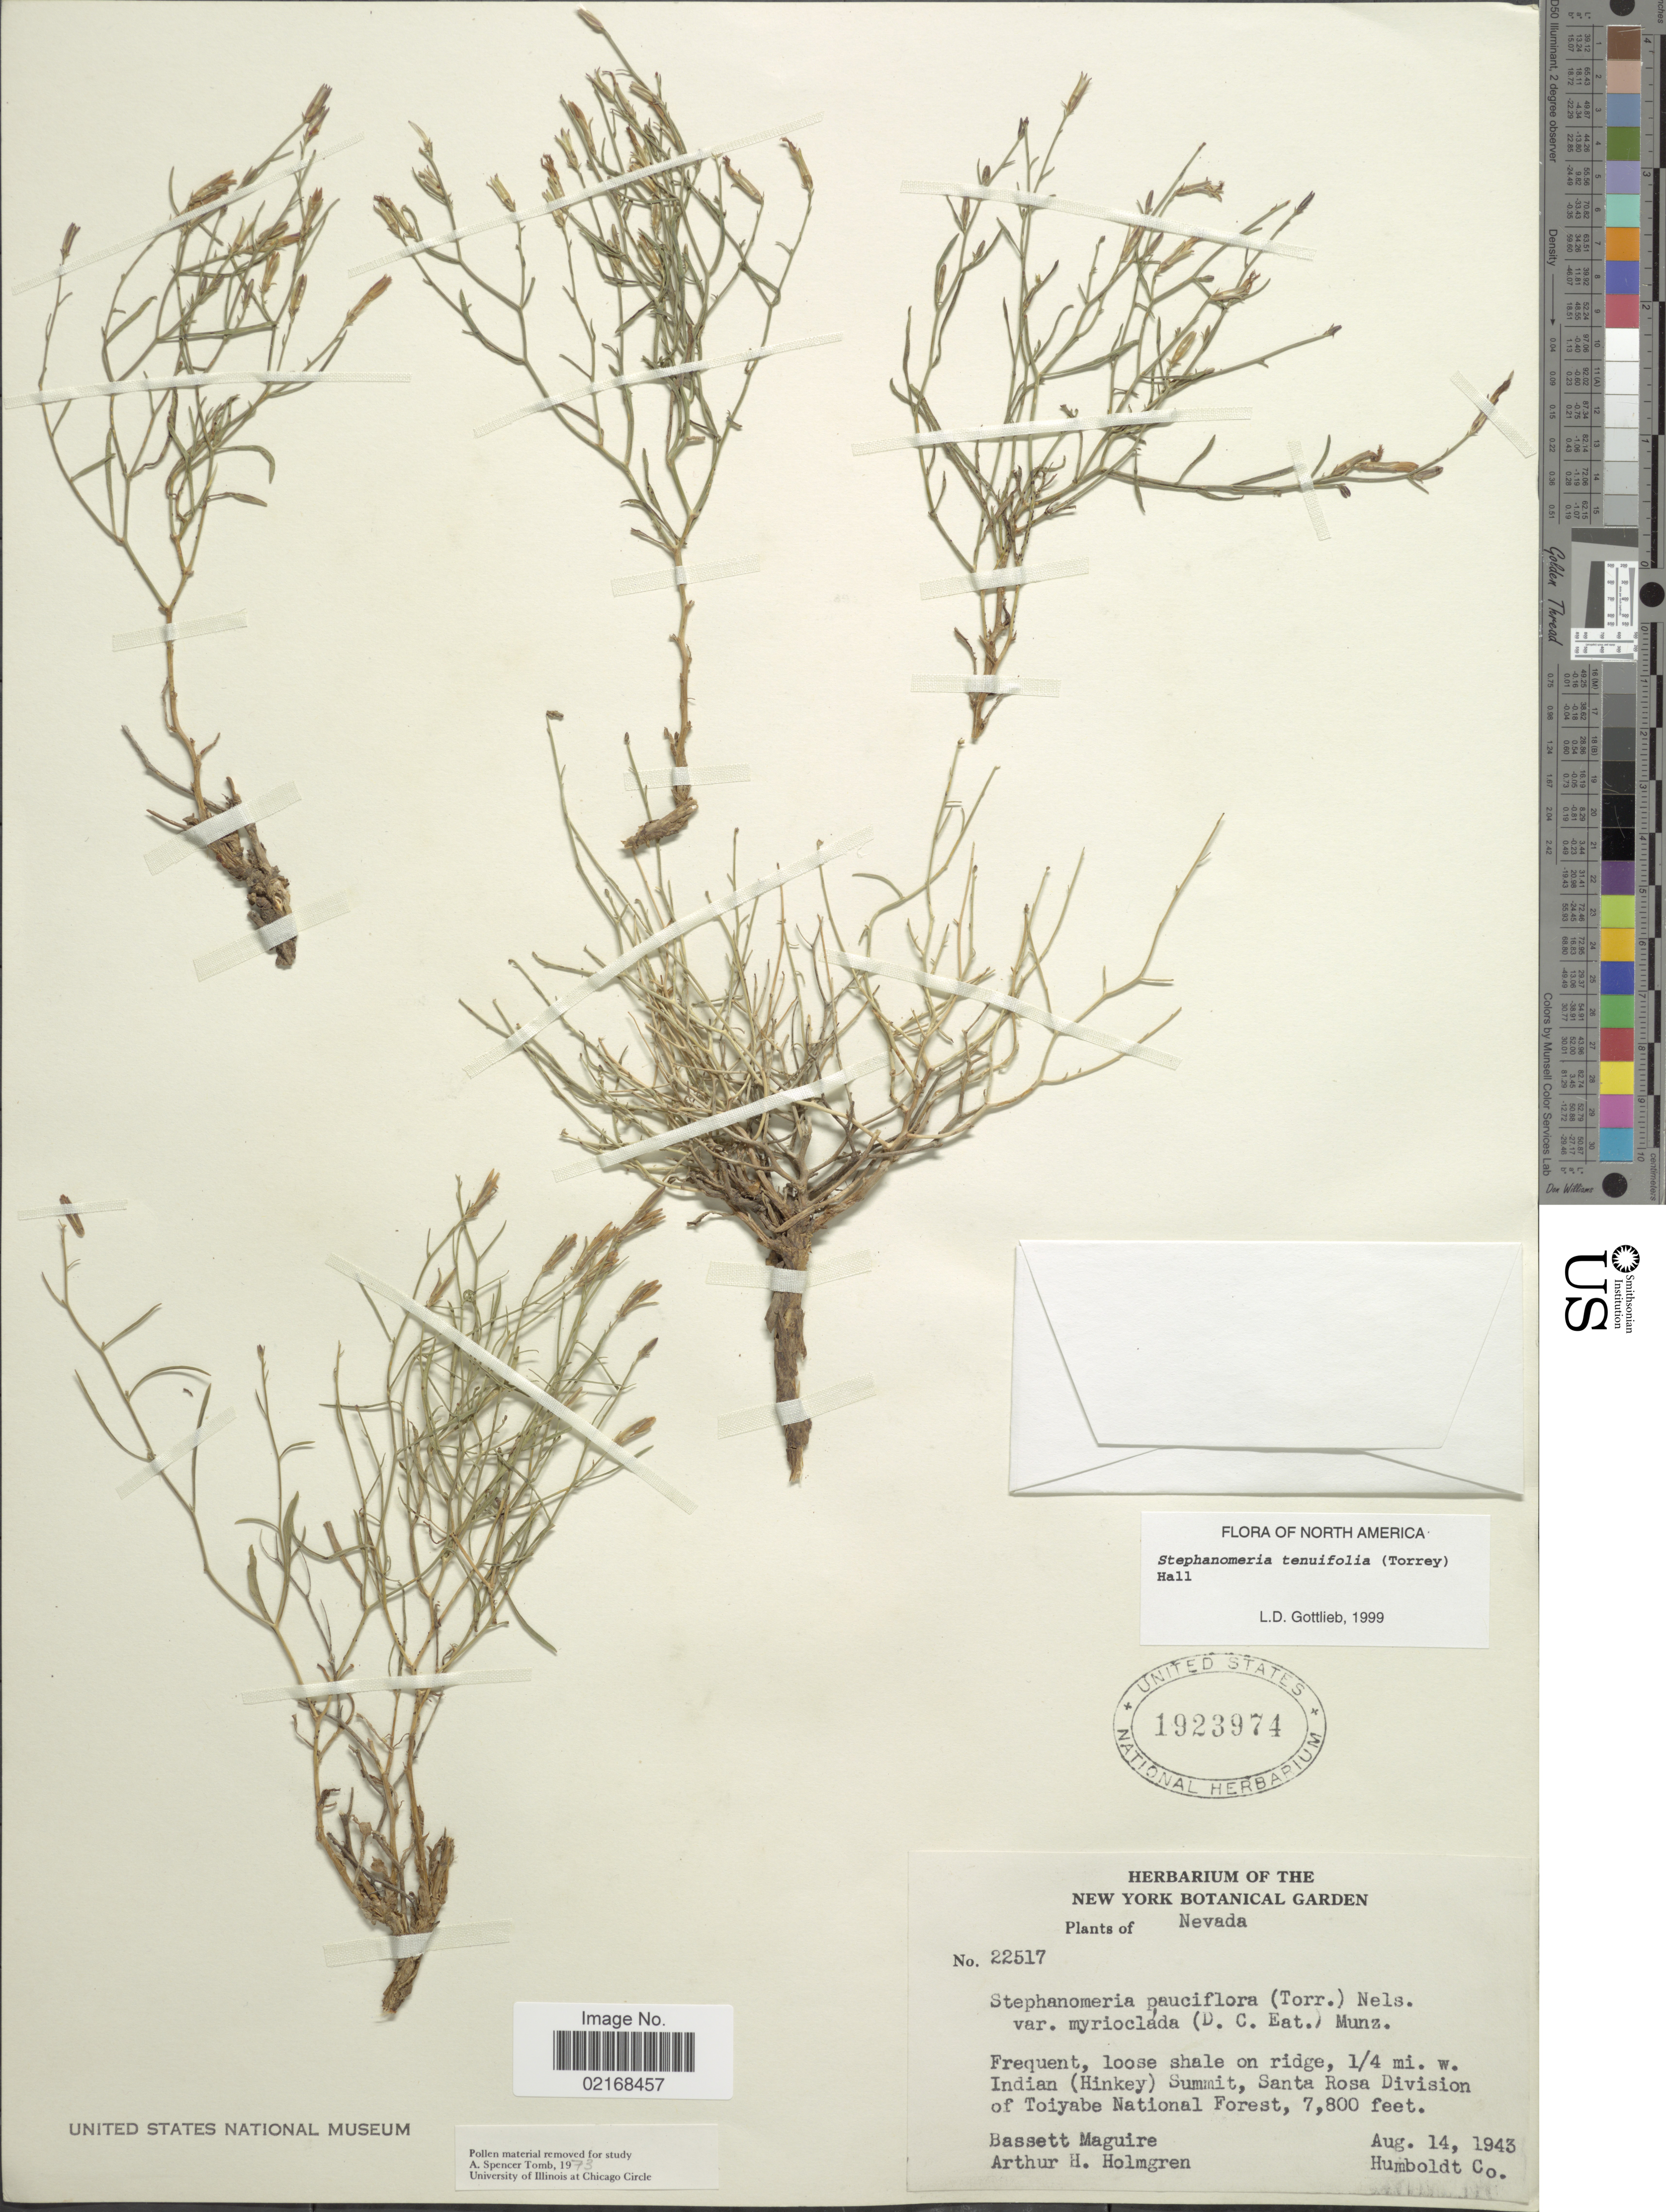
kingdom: Plantae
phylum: Tracheophyta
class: Magnoliopsida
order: Asterales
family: Asteraceae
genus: Stephanomeria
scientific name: Stephanomeria tenuifolia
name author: (Torr.) H.M. Hall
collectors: B. Maguire & A. H. Holmgren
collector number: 22517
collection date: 1943-08-14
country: United States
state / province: Nevada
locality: Nevada, Frequent, loose shale on ridge ¼ mi. W. Indian (Hinkey) Summit, Santa Rosa Division of Toiyabe National Forest, Humboldt Co.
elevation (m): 2377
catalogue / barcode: US 1923974